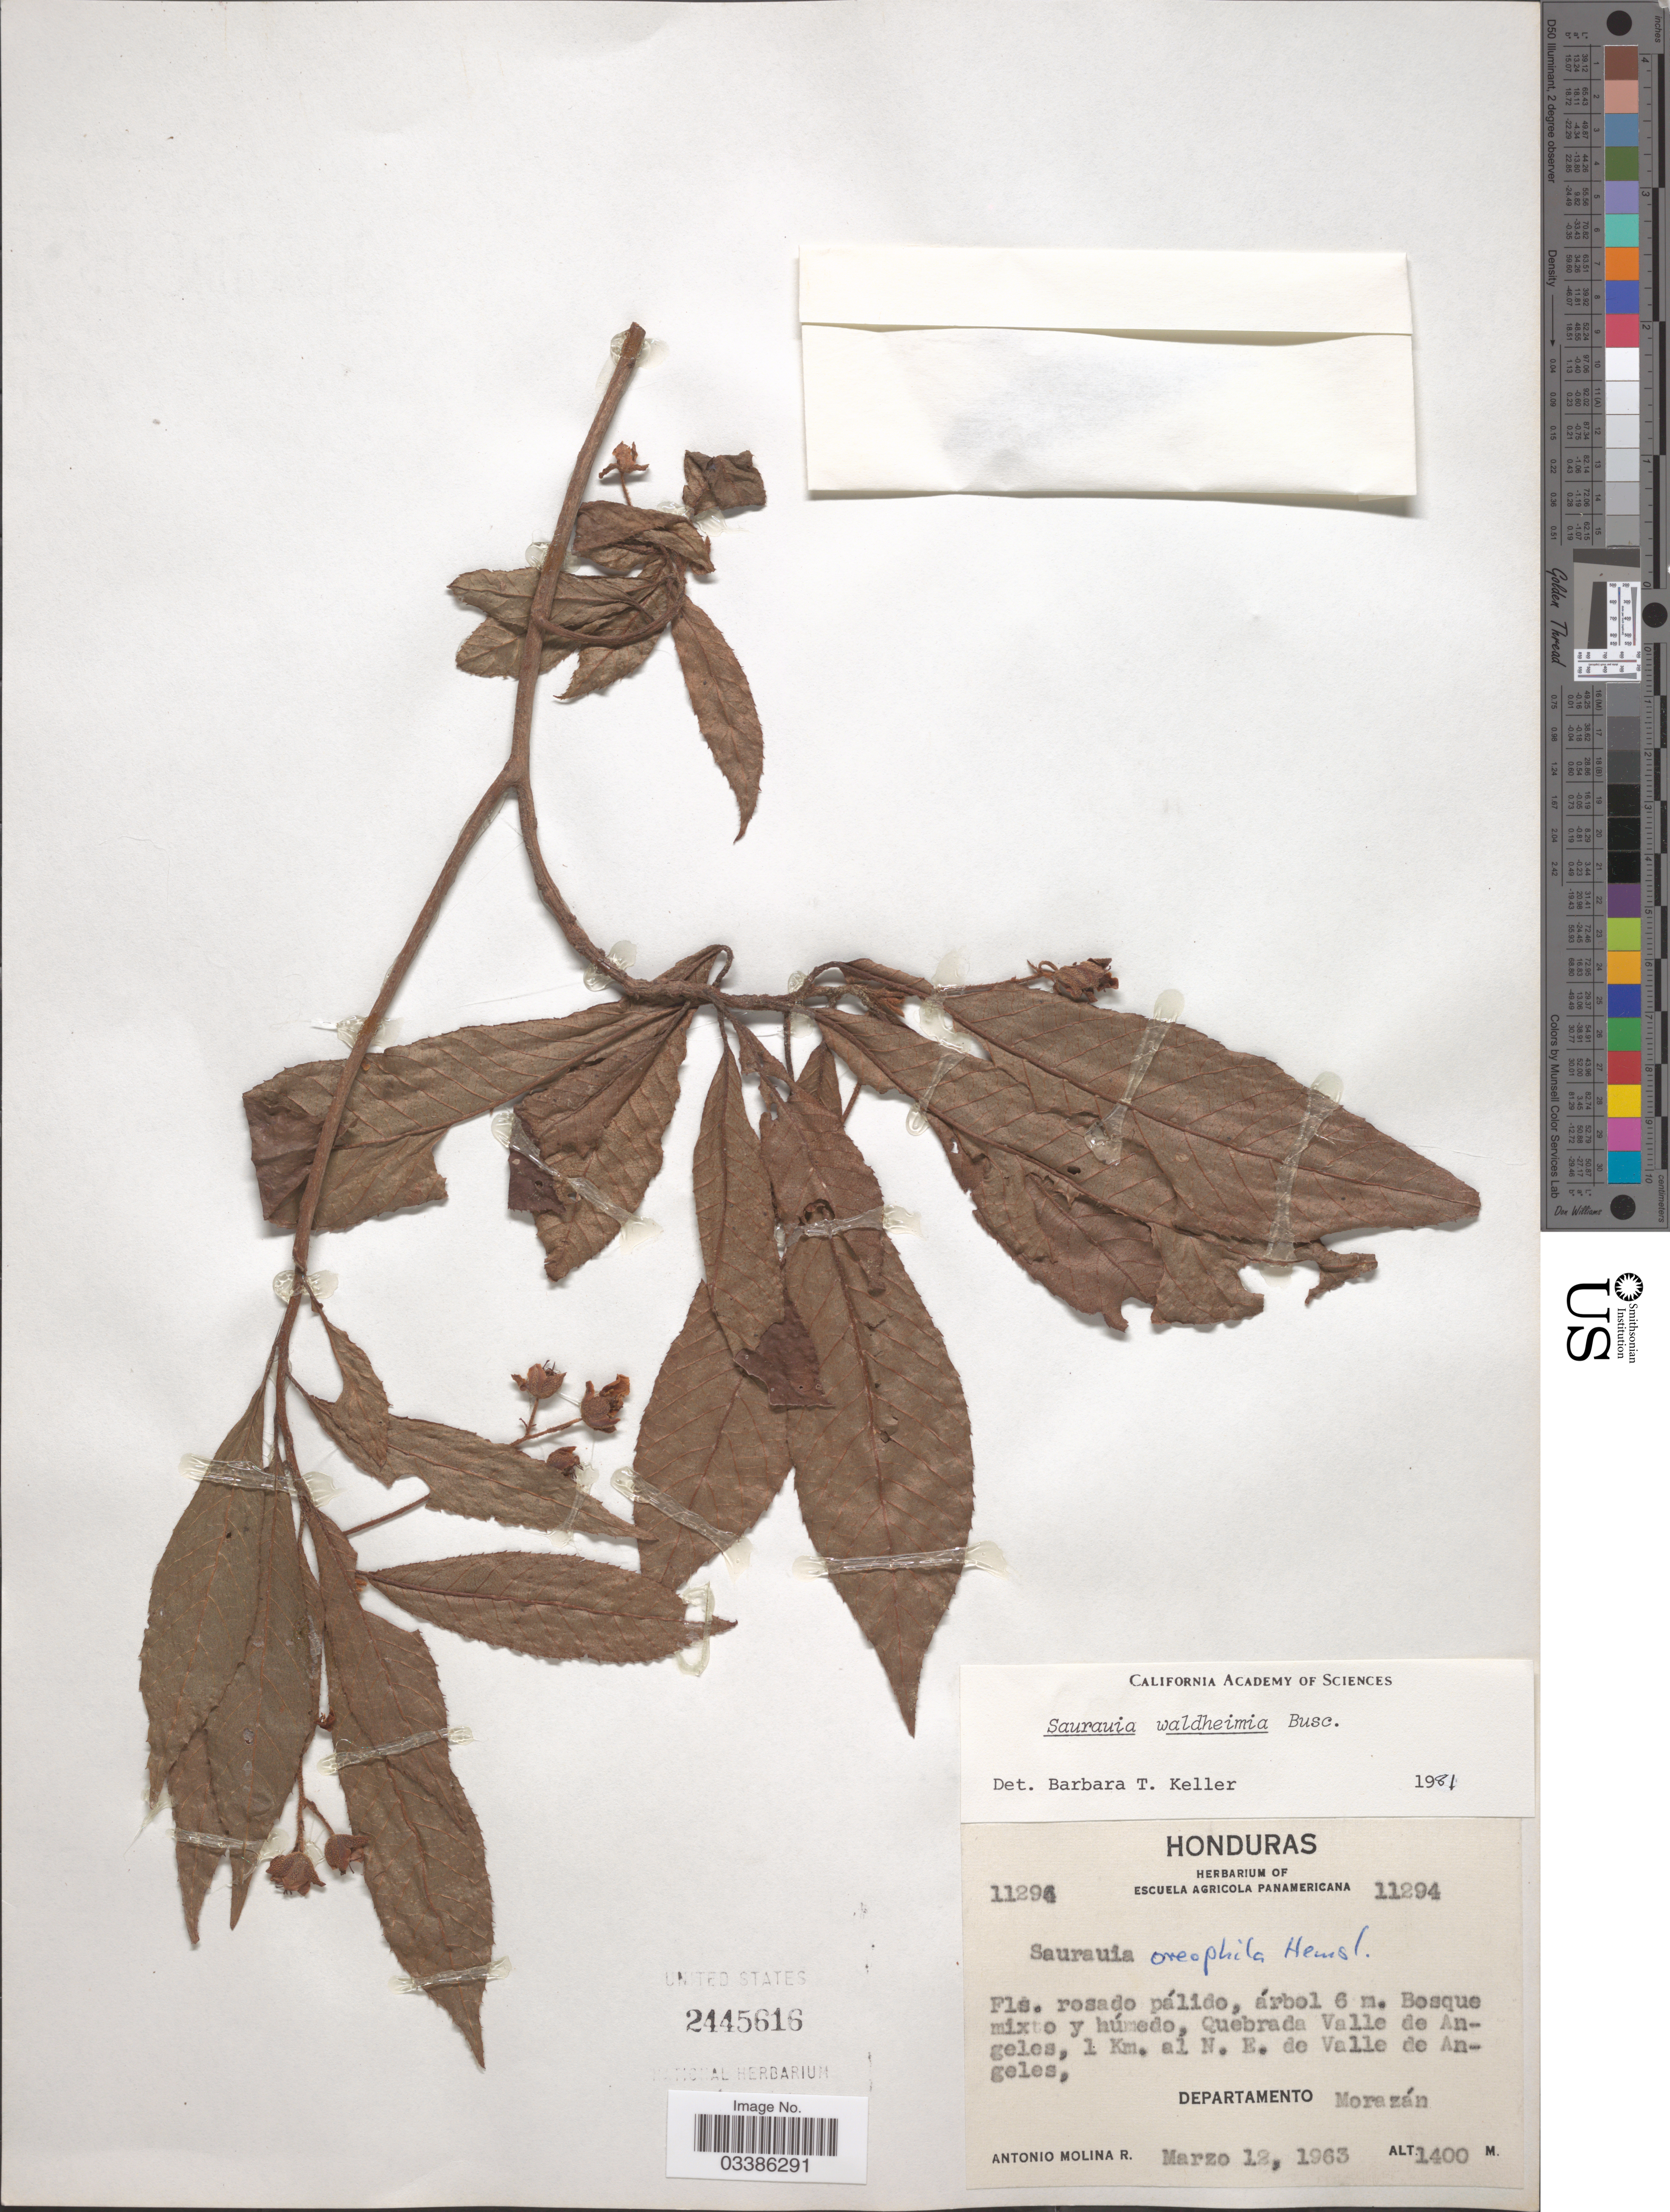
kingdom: Plantae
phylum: Tracheophyta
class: Magnoliopsida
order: Ericales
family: Actinidiaceae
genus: Saurauia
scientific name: Saurauia waldheimii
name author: Buscal.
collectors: A. Molina R.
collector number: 11296*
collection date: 1963-03-12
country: Honduras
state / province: Fco. Morazán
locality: Bosque mixto y húmedo, Quebrada Valle de Angeles, 1 Km. al N.E. de Valle de Angeles, Departamento Morazán.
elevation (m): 1400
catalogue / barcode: US 2445616